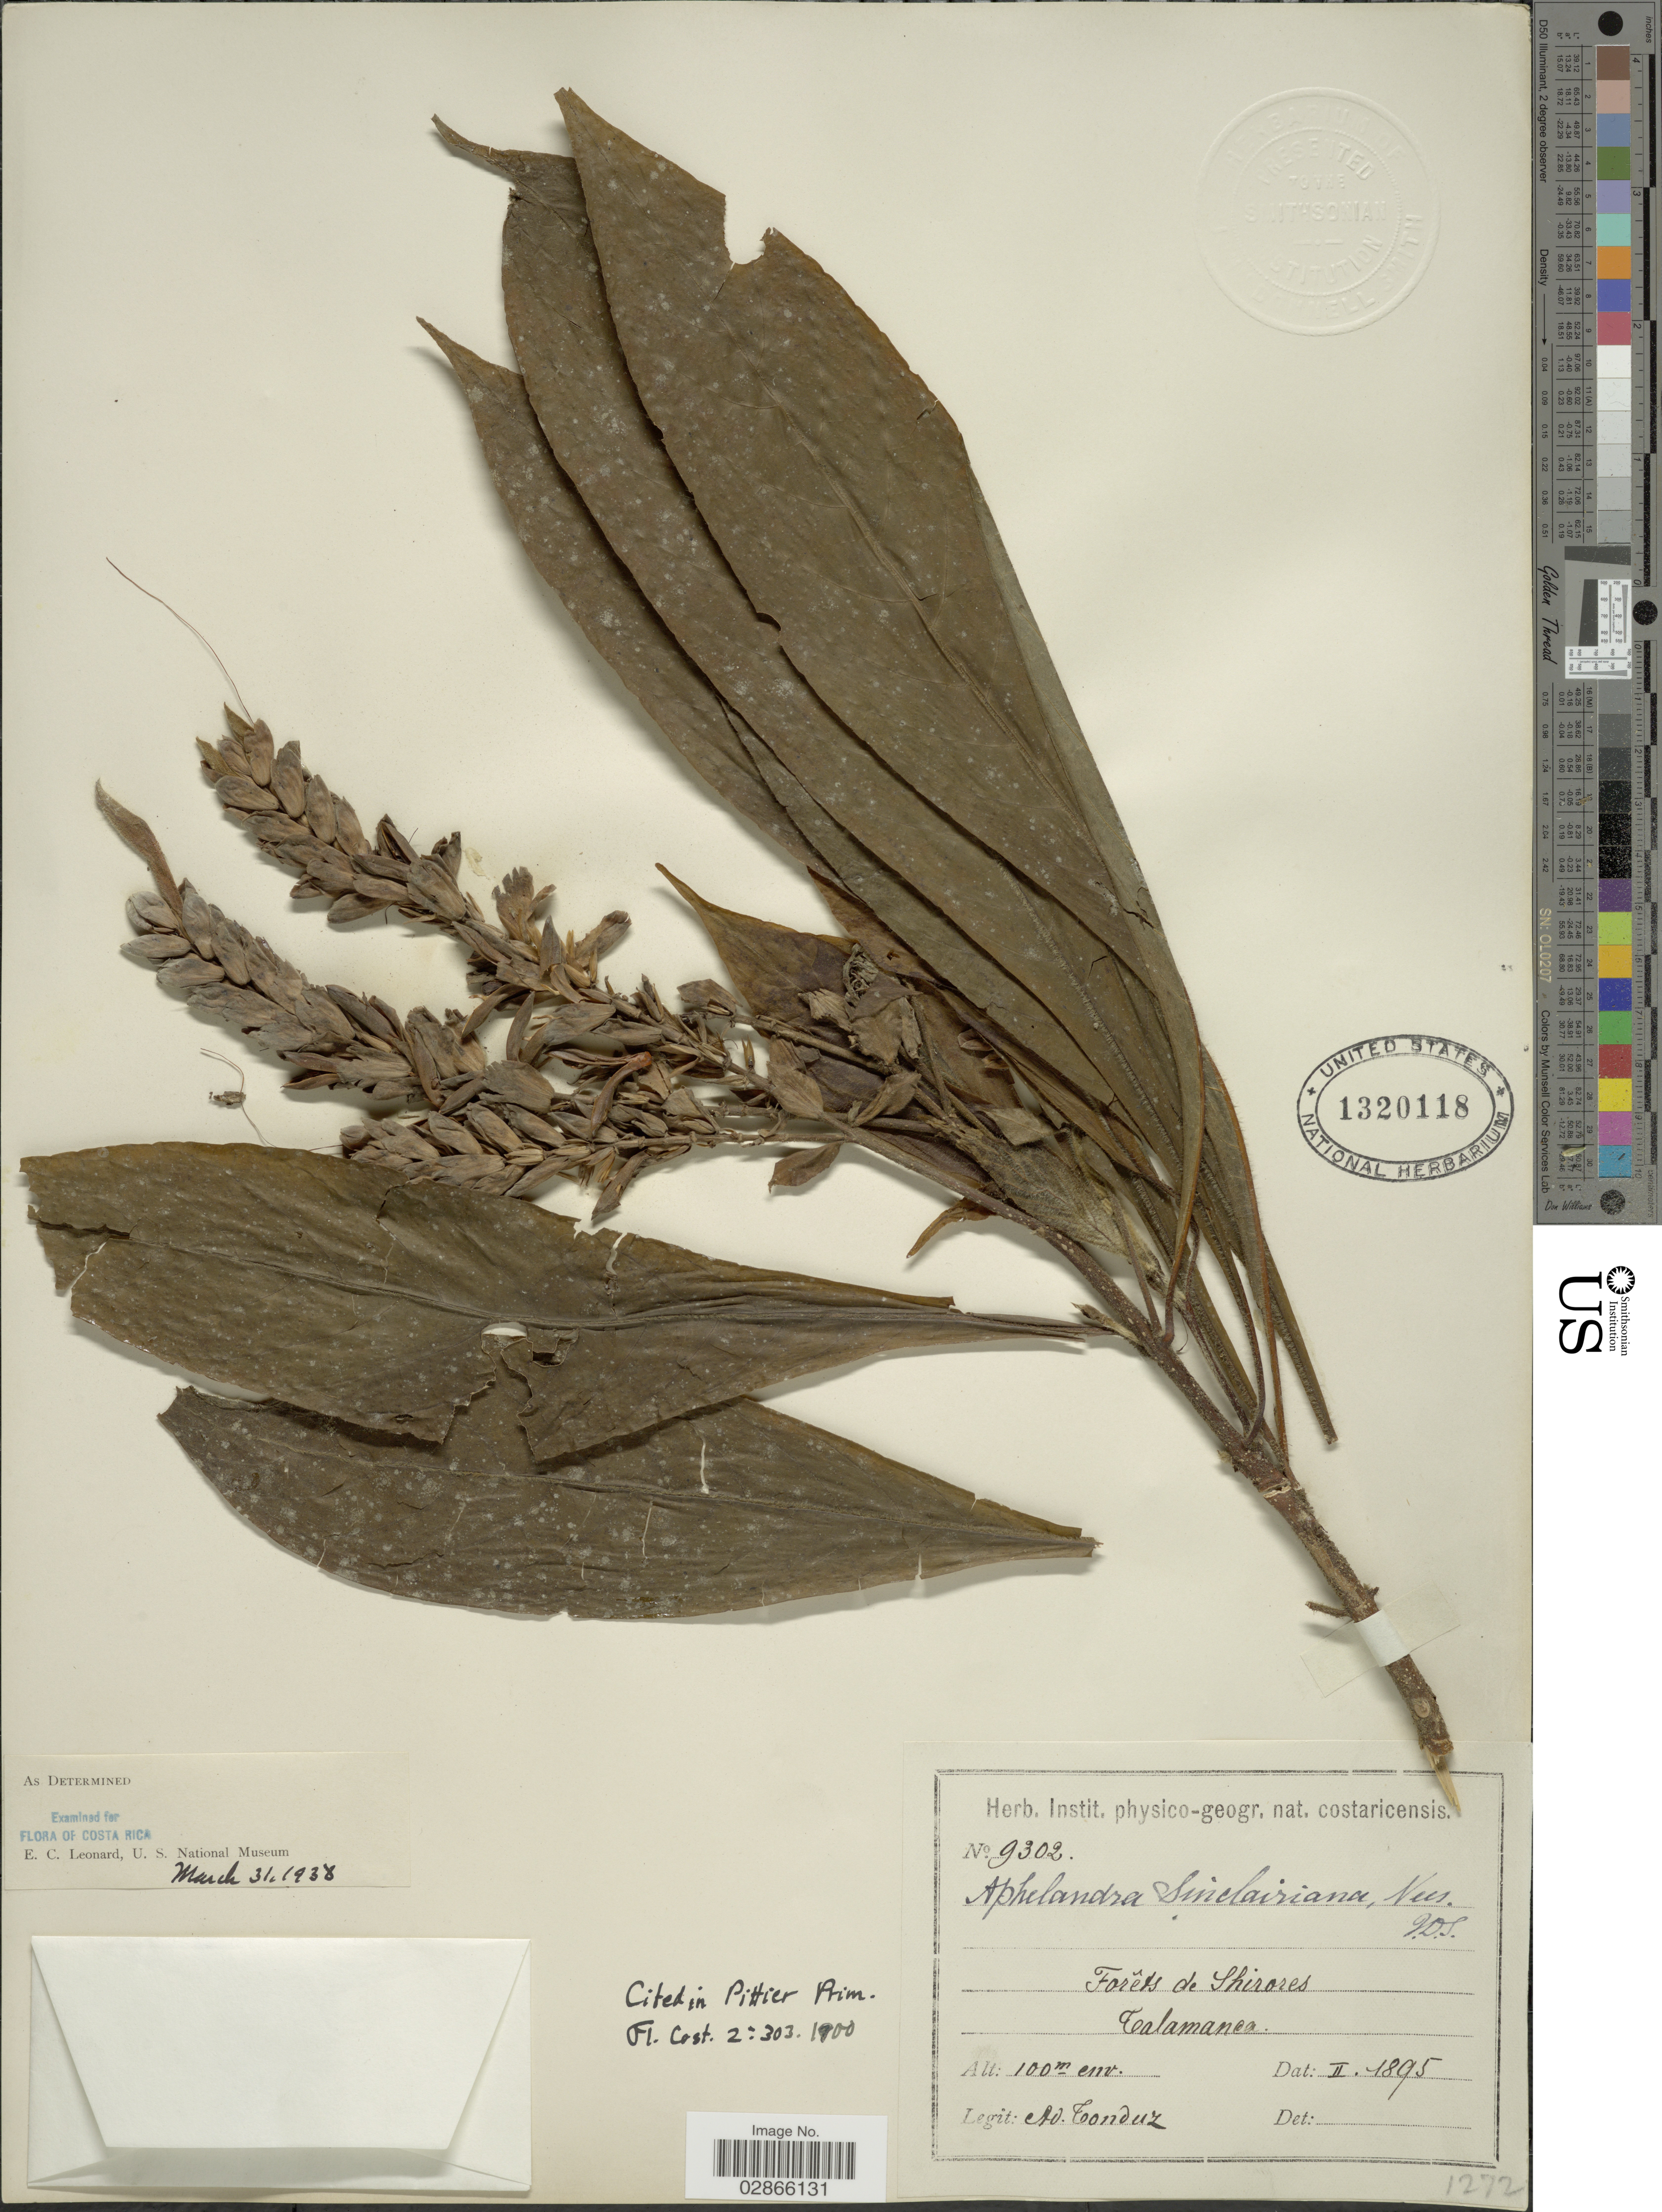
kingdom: Plantae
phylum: Tracheophyta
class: Magnoliopsida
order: Lamiales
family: Acanthaceae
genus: Aphelandra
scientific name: Aphelandra sinclairiana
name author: Nees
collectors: A. Tonduz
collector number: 9302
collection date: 1895-02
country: Costa Rica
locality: Forêts de Shirores. Talamanca.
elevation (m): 100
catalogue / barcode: US 1320118